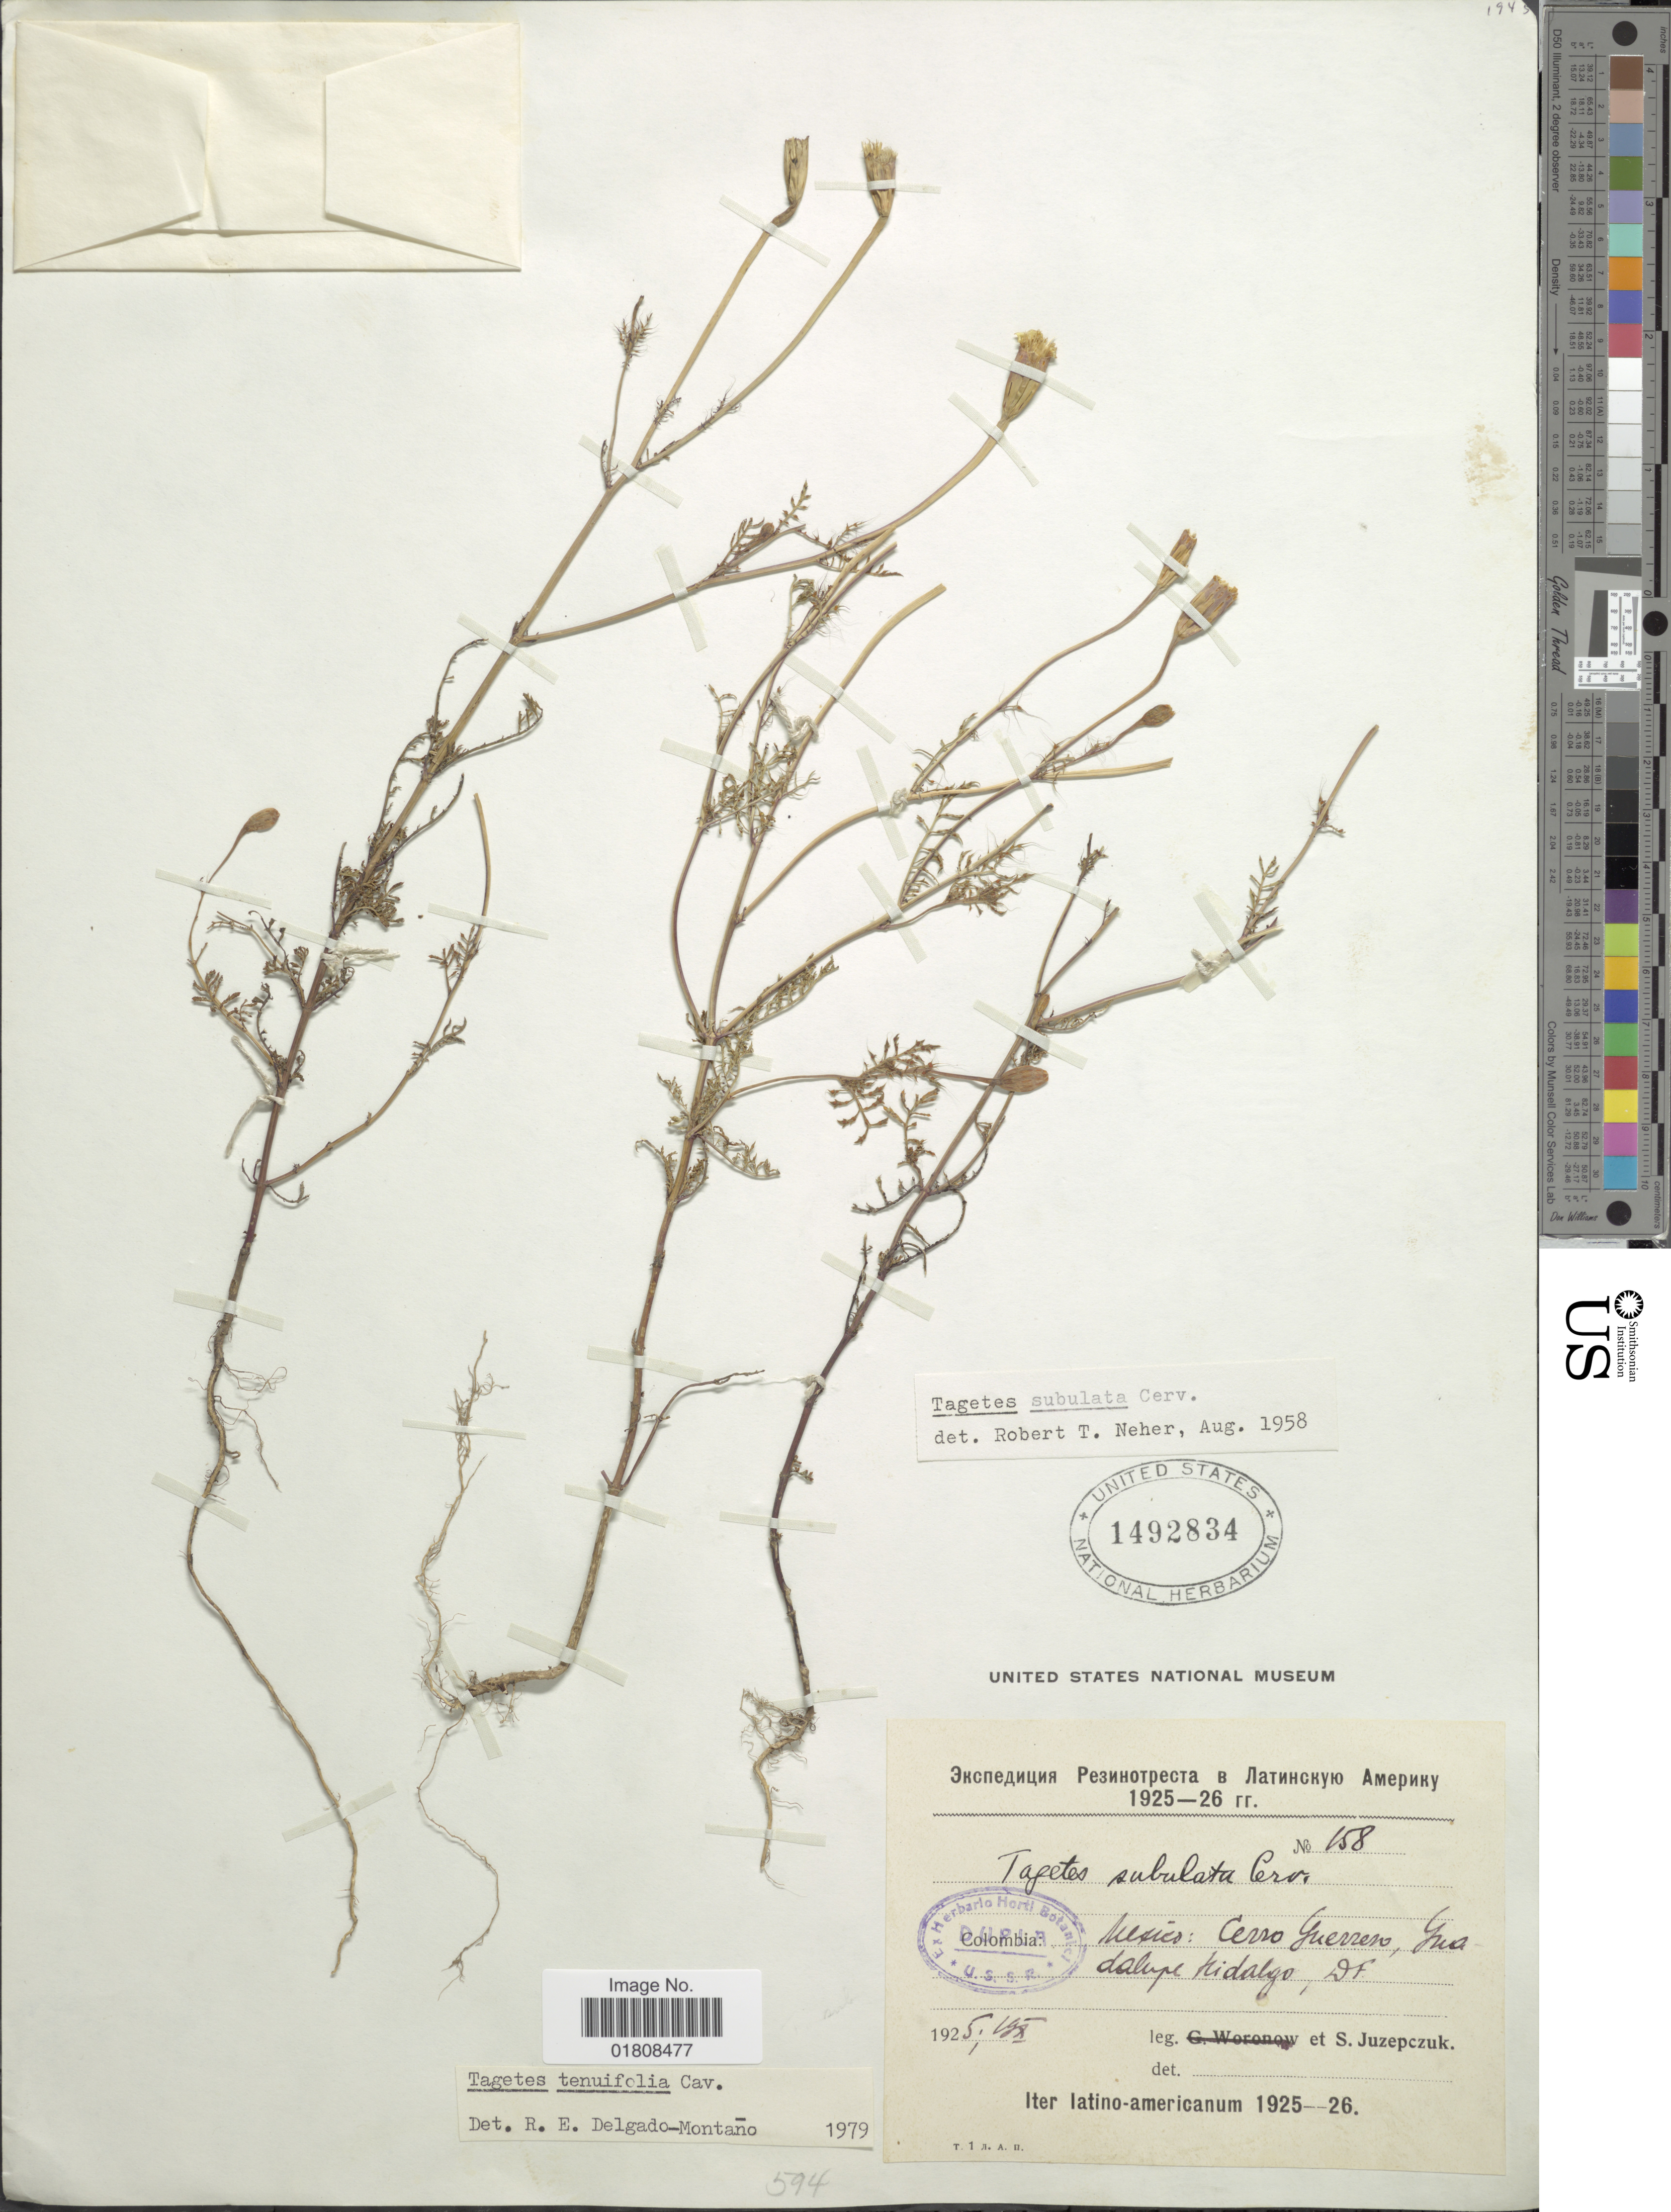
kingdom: Plantae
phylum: Tracheophyta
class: Magnoliopsida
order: Asterales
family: Asteraceae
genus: Tagetes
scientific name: Tagetes tenuifolia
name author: Cav.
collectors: S. V. Juzepczuk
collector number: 158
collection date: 1925-10-19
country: Mexico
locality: Cerro Guerrero, Guadalupe Hidalgo, D. F.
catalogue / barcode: US 1492834